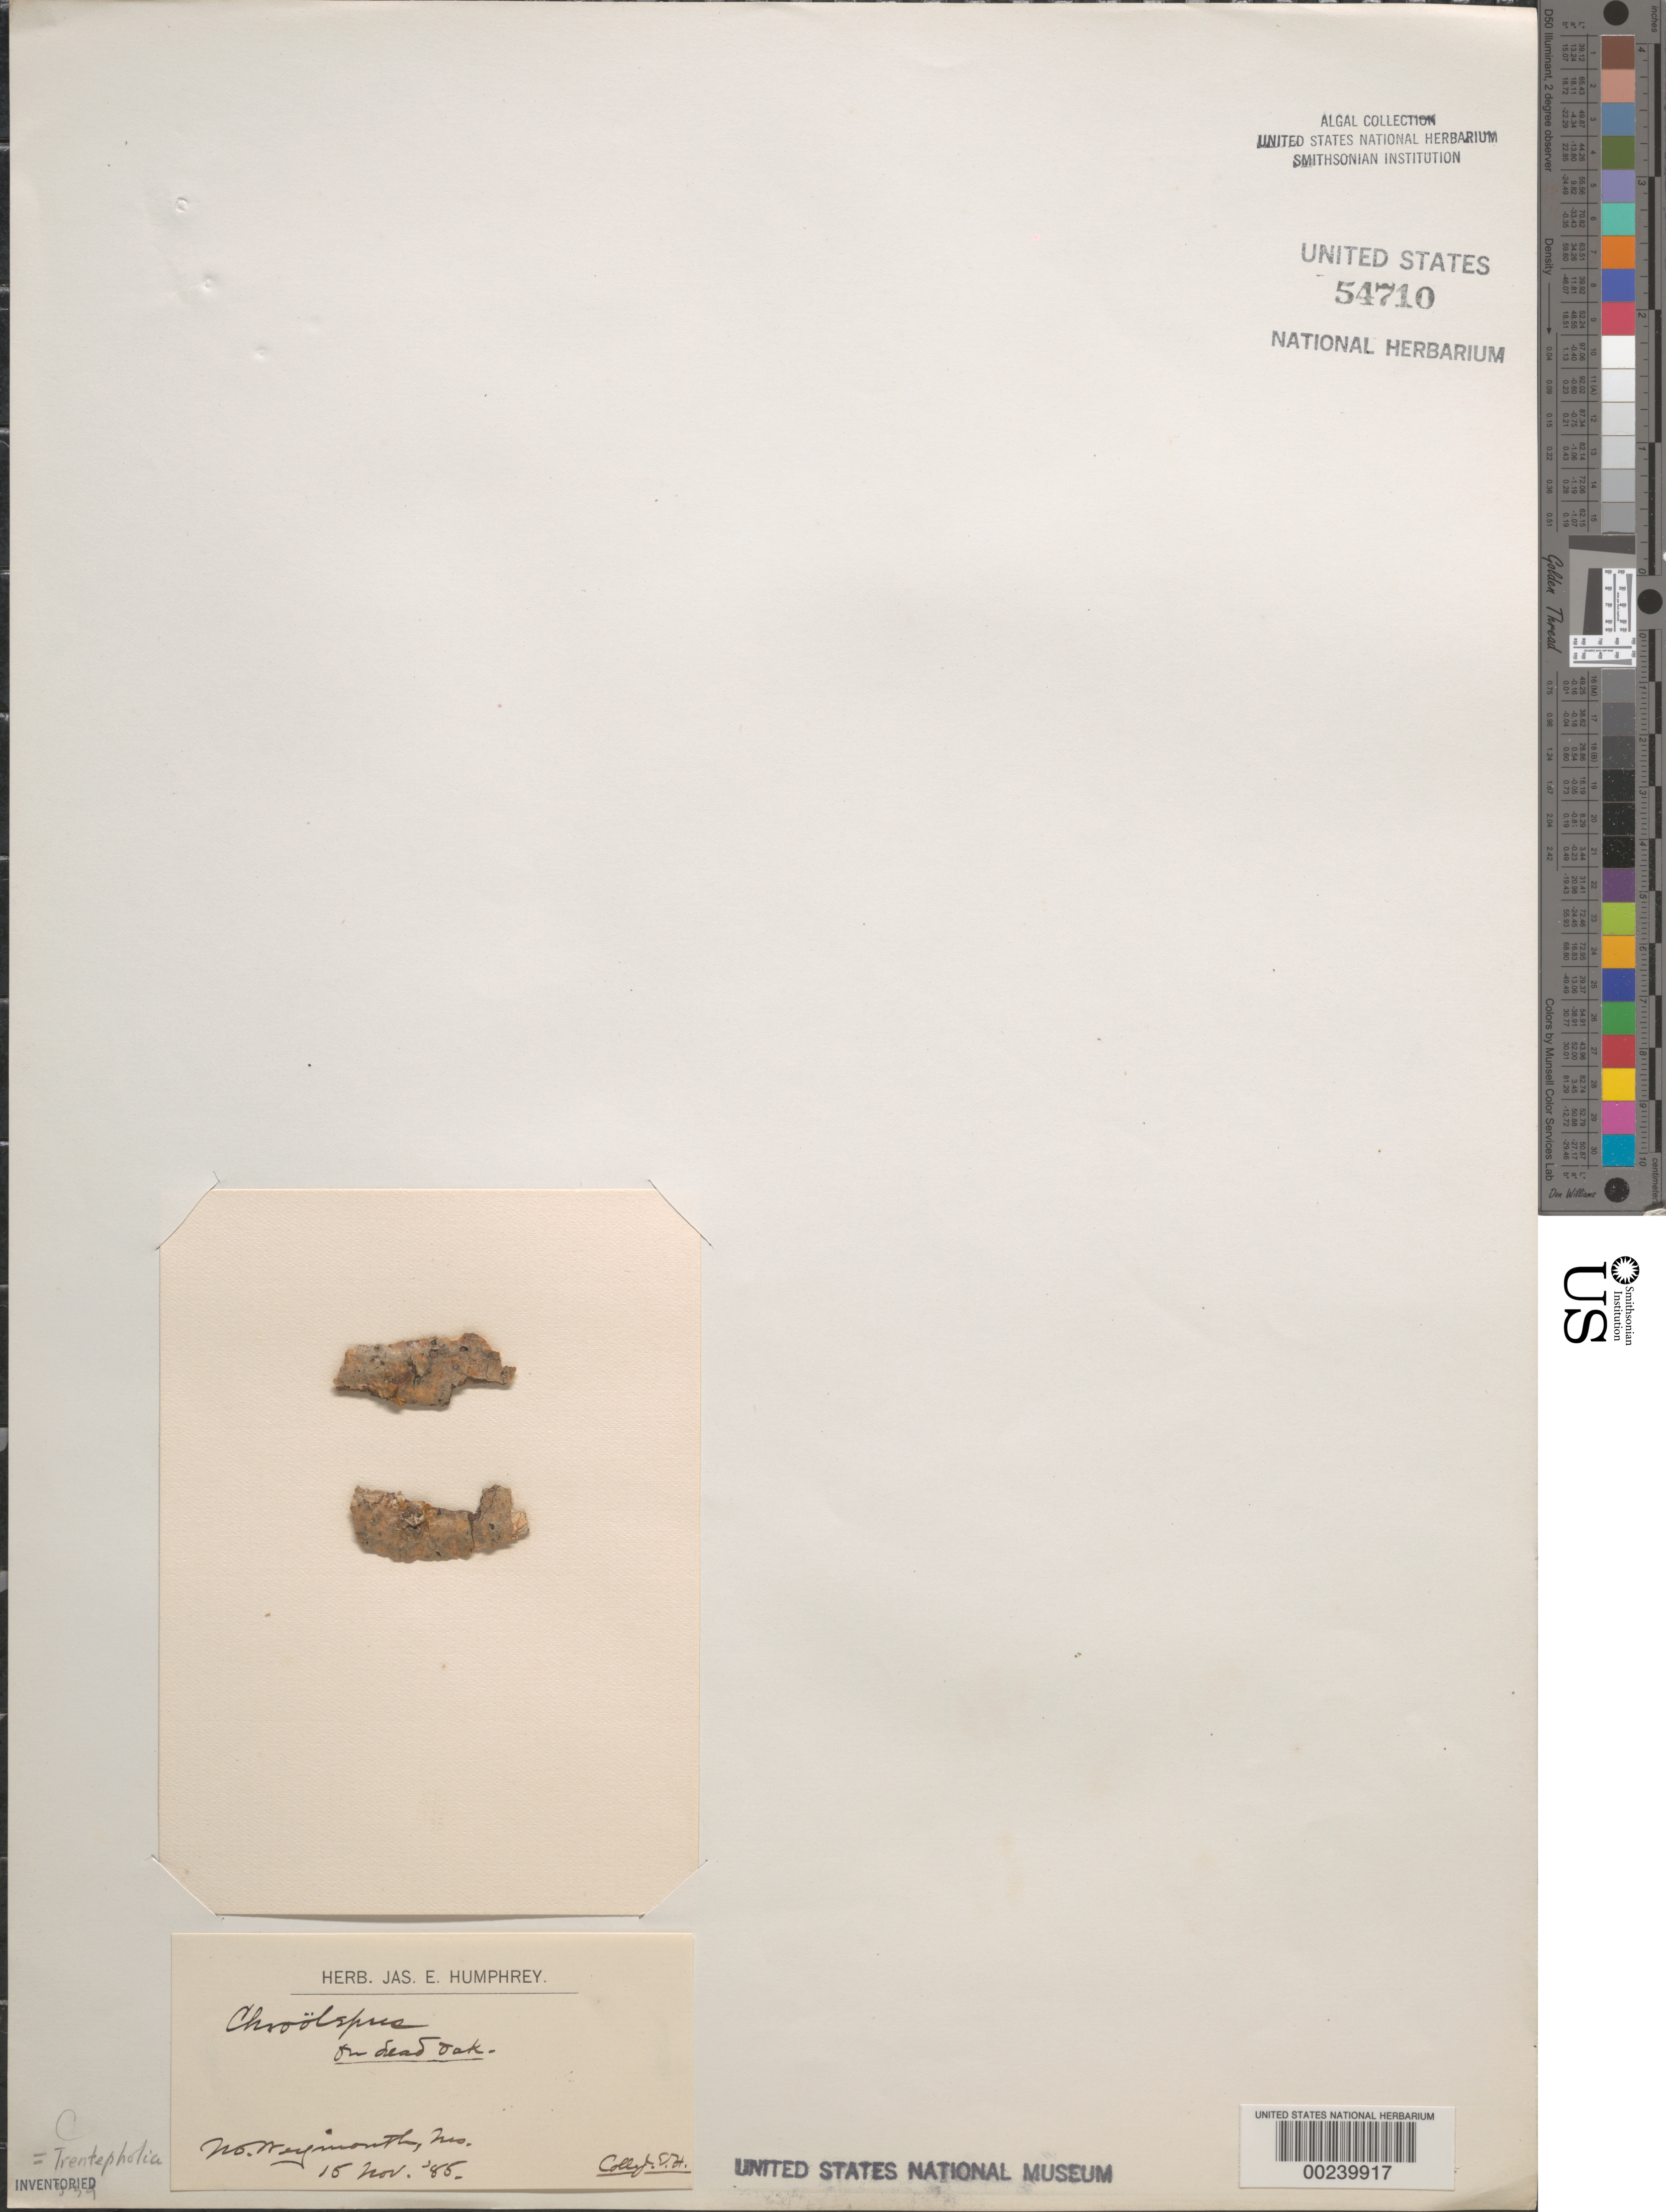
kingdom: Plantae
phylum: Chlorophyta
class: Ulvophyceae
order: Trentepohliales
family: Trentepohliaceae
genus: Trentepohlia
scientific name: Trentepohlia sp.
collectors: J. Humphrey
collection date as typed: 15 Nov 1885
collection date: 1885-11-15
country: United States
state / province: Massachusetts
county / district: Norfolk County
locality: North Weymouth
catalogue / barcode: US 54710